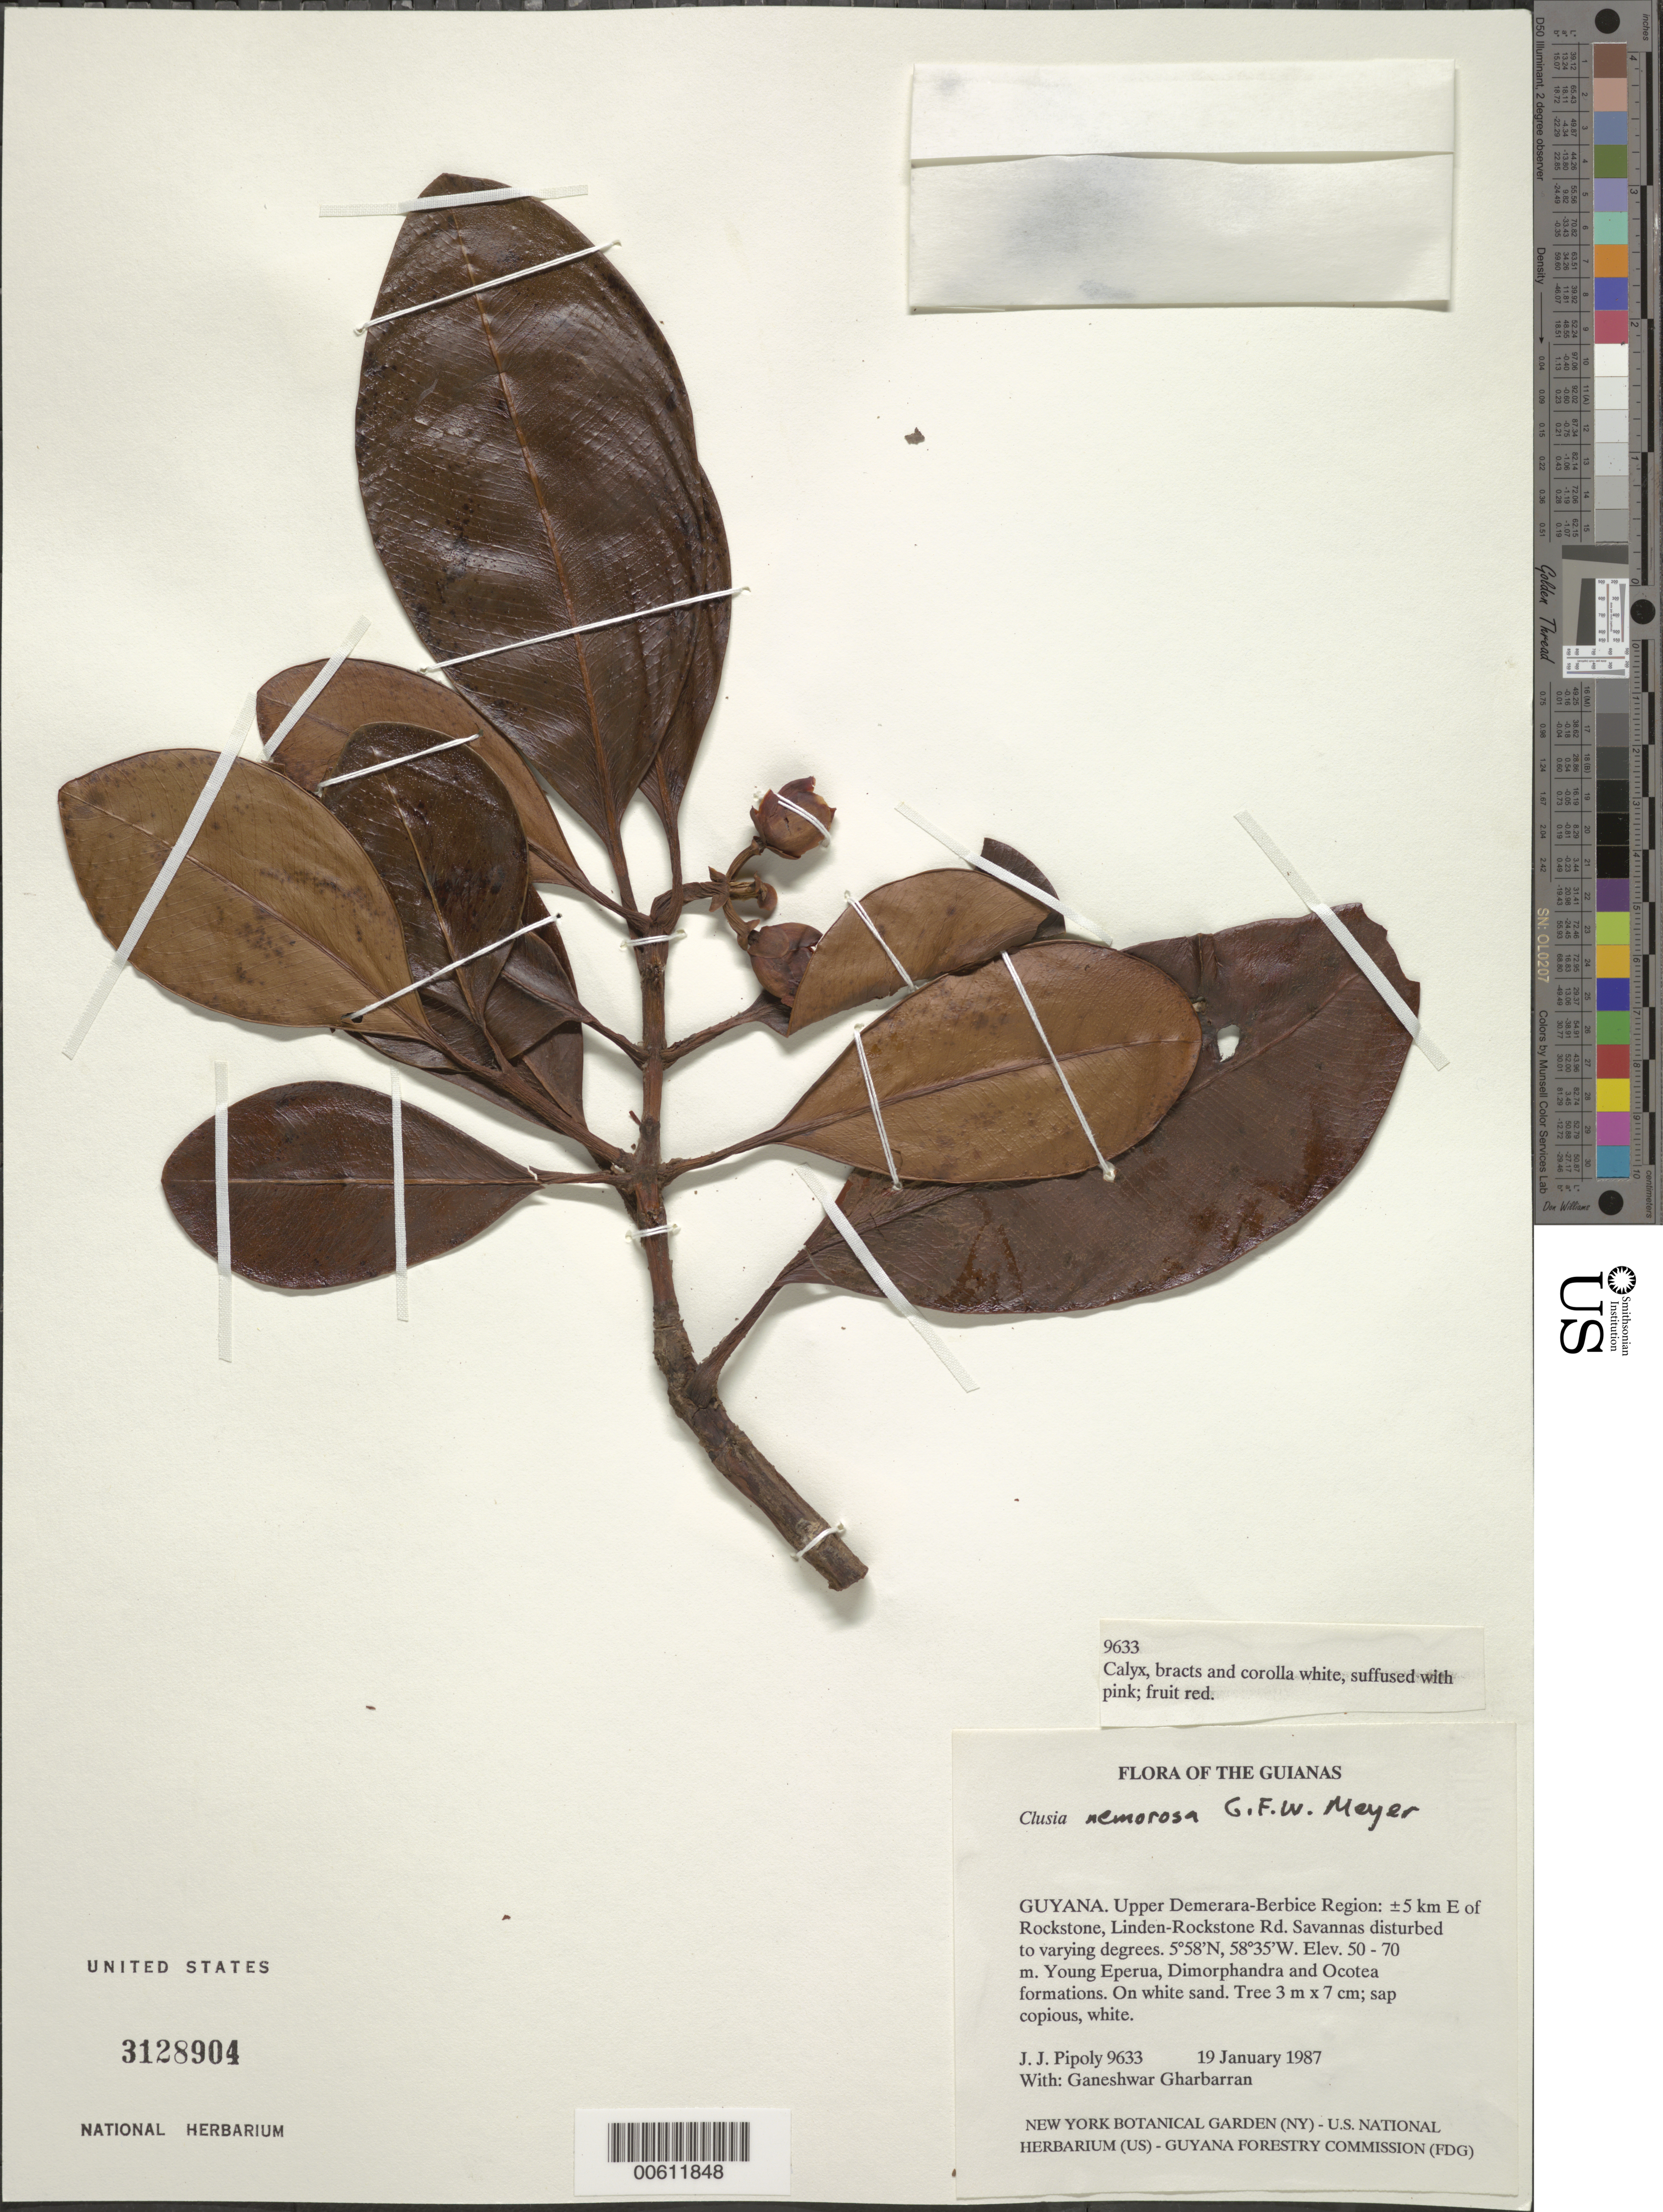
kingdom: Plantae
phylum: Tracheophyta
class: Magnoliopsida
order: Malpighiales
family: Clusiaceae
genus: Clusia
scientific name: Clusia nemorosa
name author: G. Mey.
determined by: Pipoly, J. J., III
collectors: J. J. Pipoly & G. Gharbarran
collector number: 9633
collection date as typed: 19 January 1987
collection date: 1987-01-19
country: Guyana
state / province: U. Demerara-Berbice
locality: ±5 km E of Rockstone, Linden-Rockstone Rd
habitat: Savannas disturbed to varying degrees. Young Eperua, Dimorphandra and Ocotea formations. On white sand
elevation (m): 50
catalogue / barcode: US 3128904